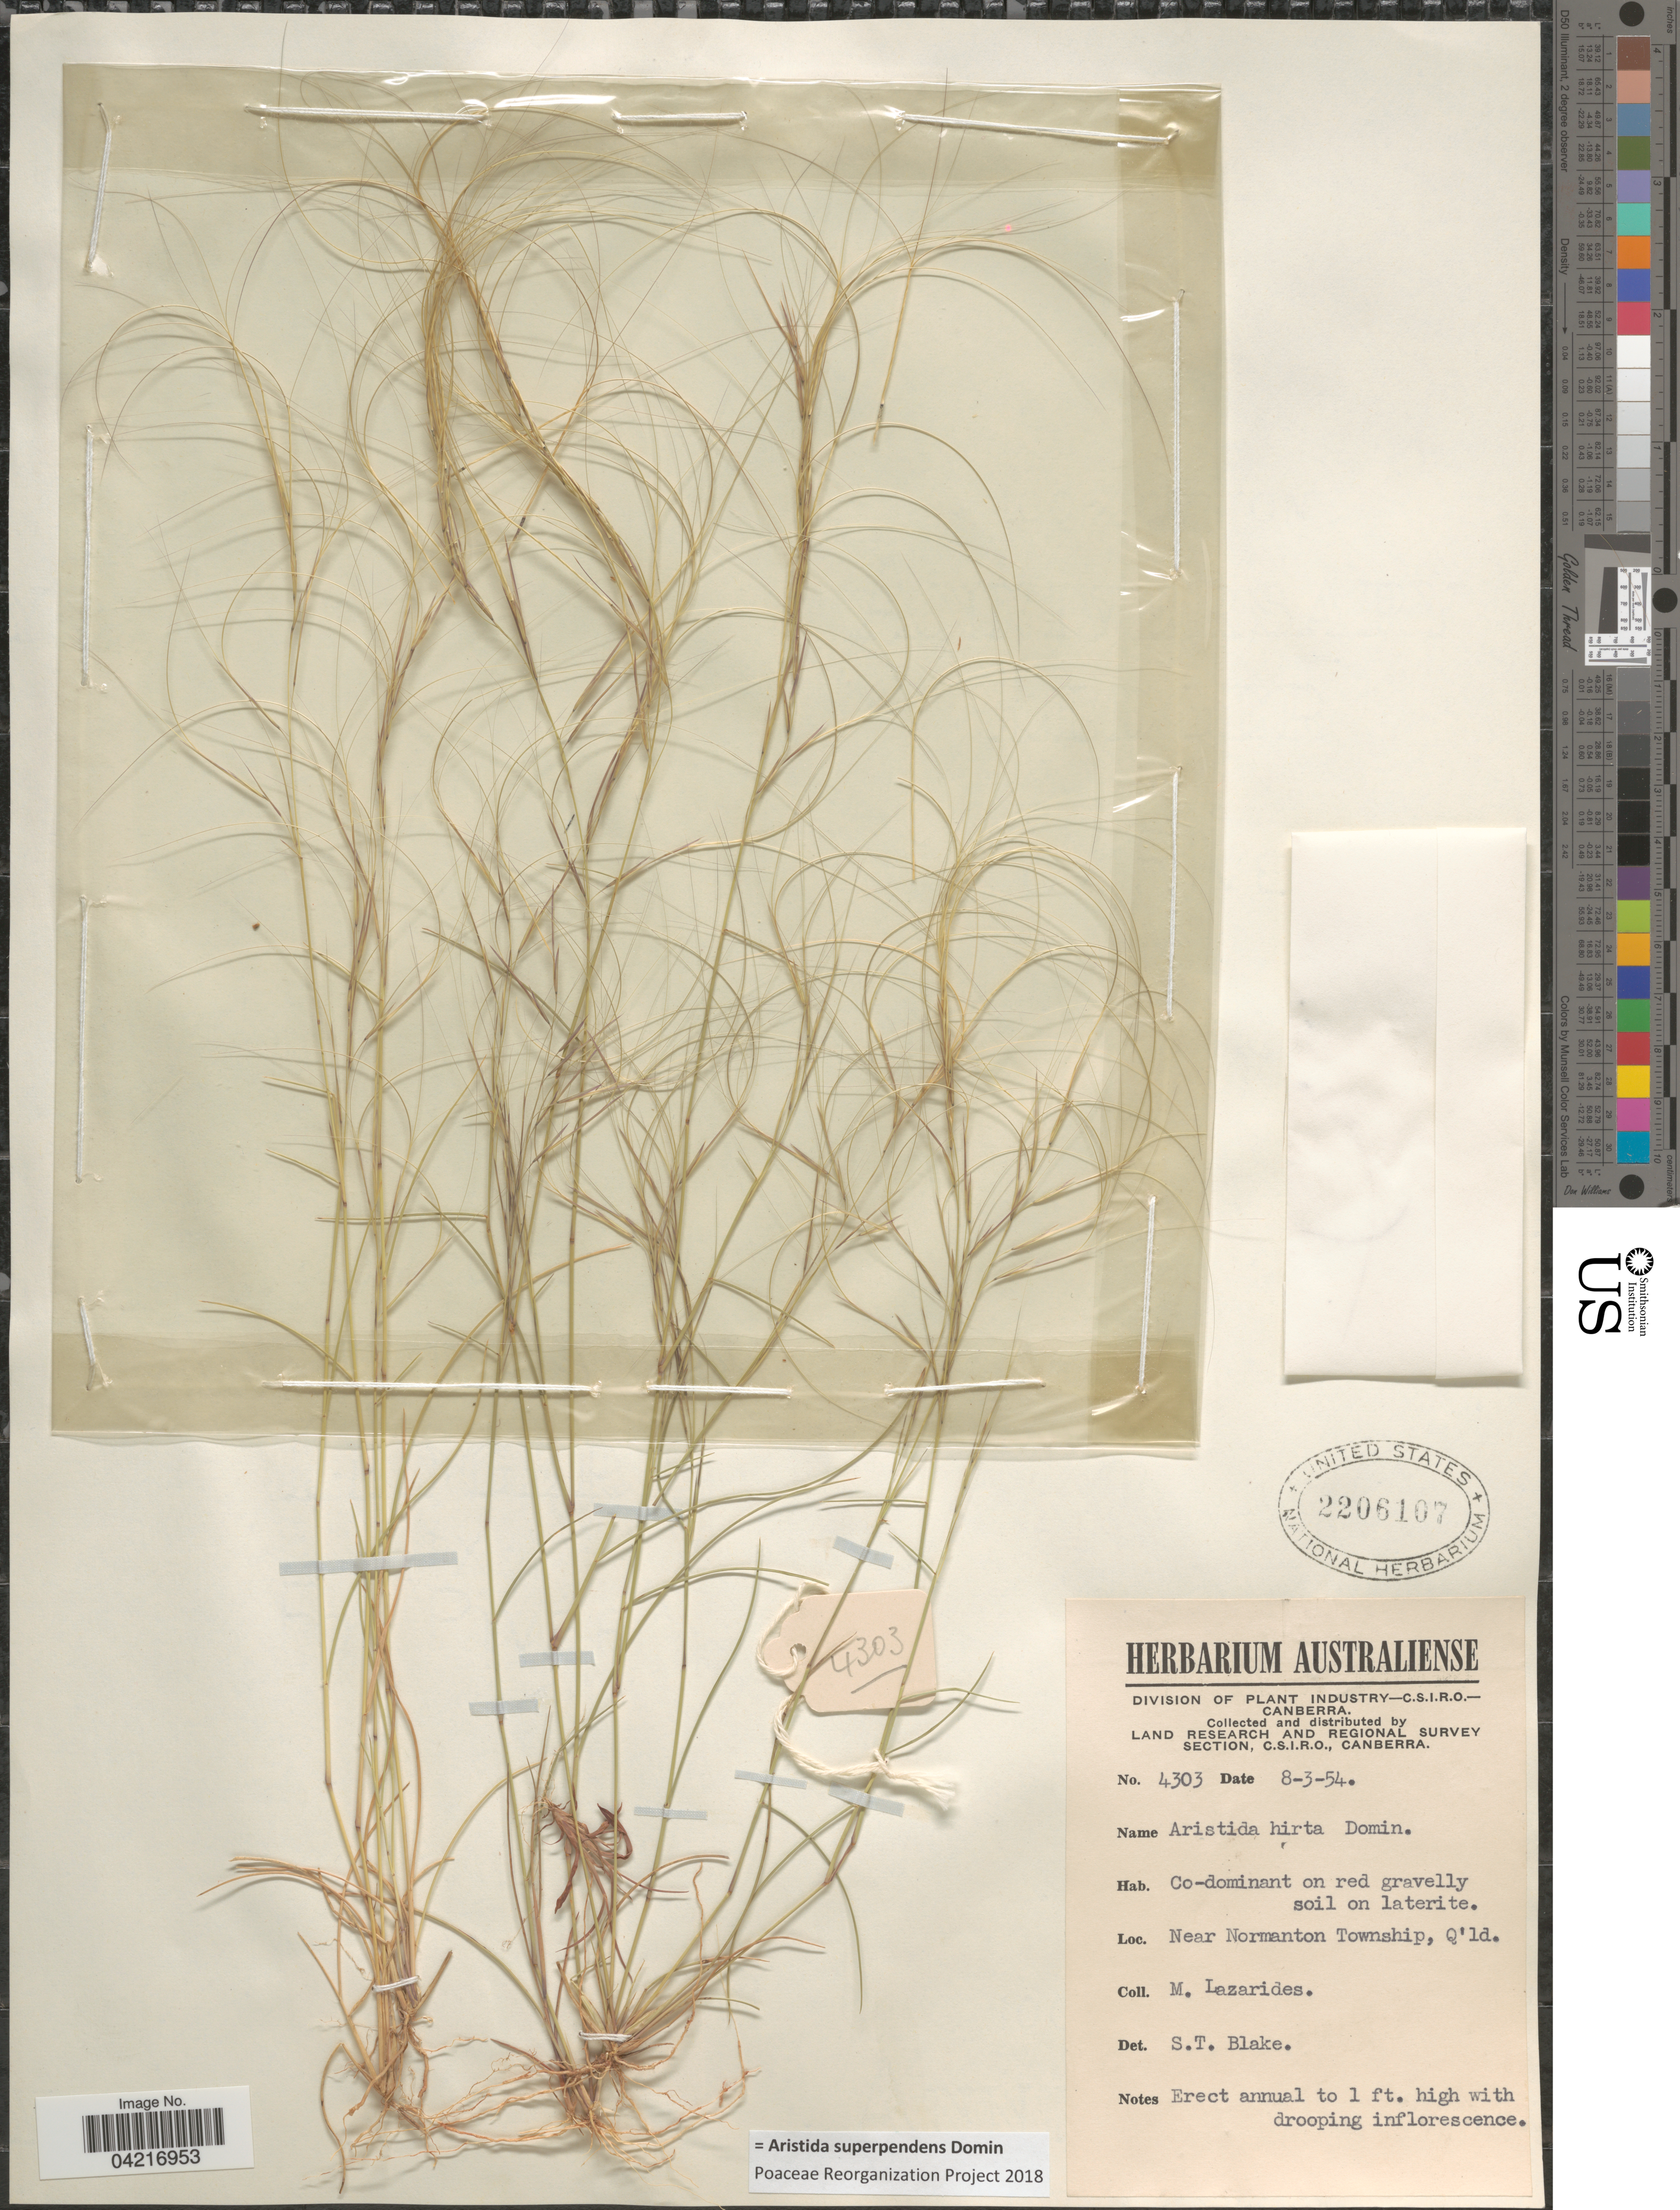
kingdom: Plantae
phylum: Tracheophyta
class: Liliopsida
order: Poales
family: Poaceae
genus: Aristida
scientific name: Aristida superpendens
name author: Domin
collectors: M. Lazarides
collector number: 4303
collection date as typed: Transcribed d/m/y: 8/3/54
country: Australia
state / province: Queensland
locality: Land Research and Regional Survey Section, C.S.I.R.O. Near Normanton Township.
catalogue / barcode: US 2206107